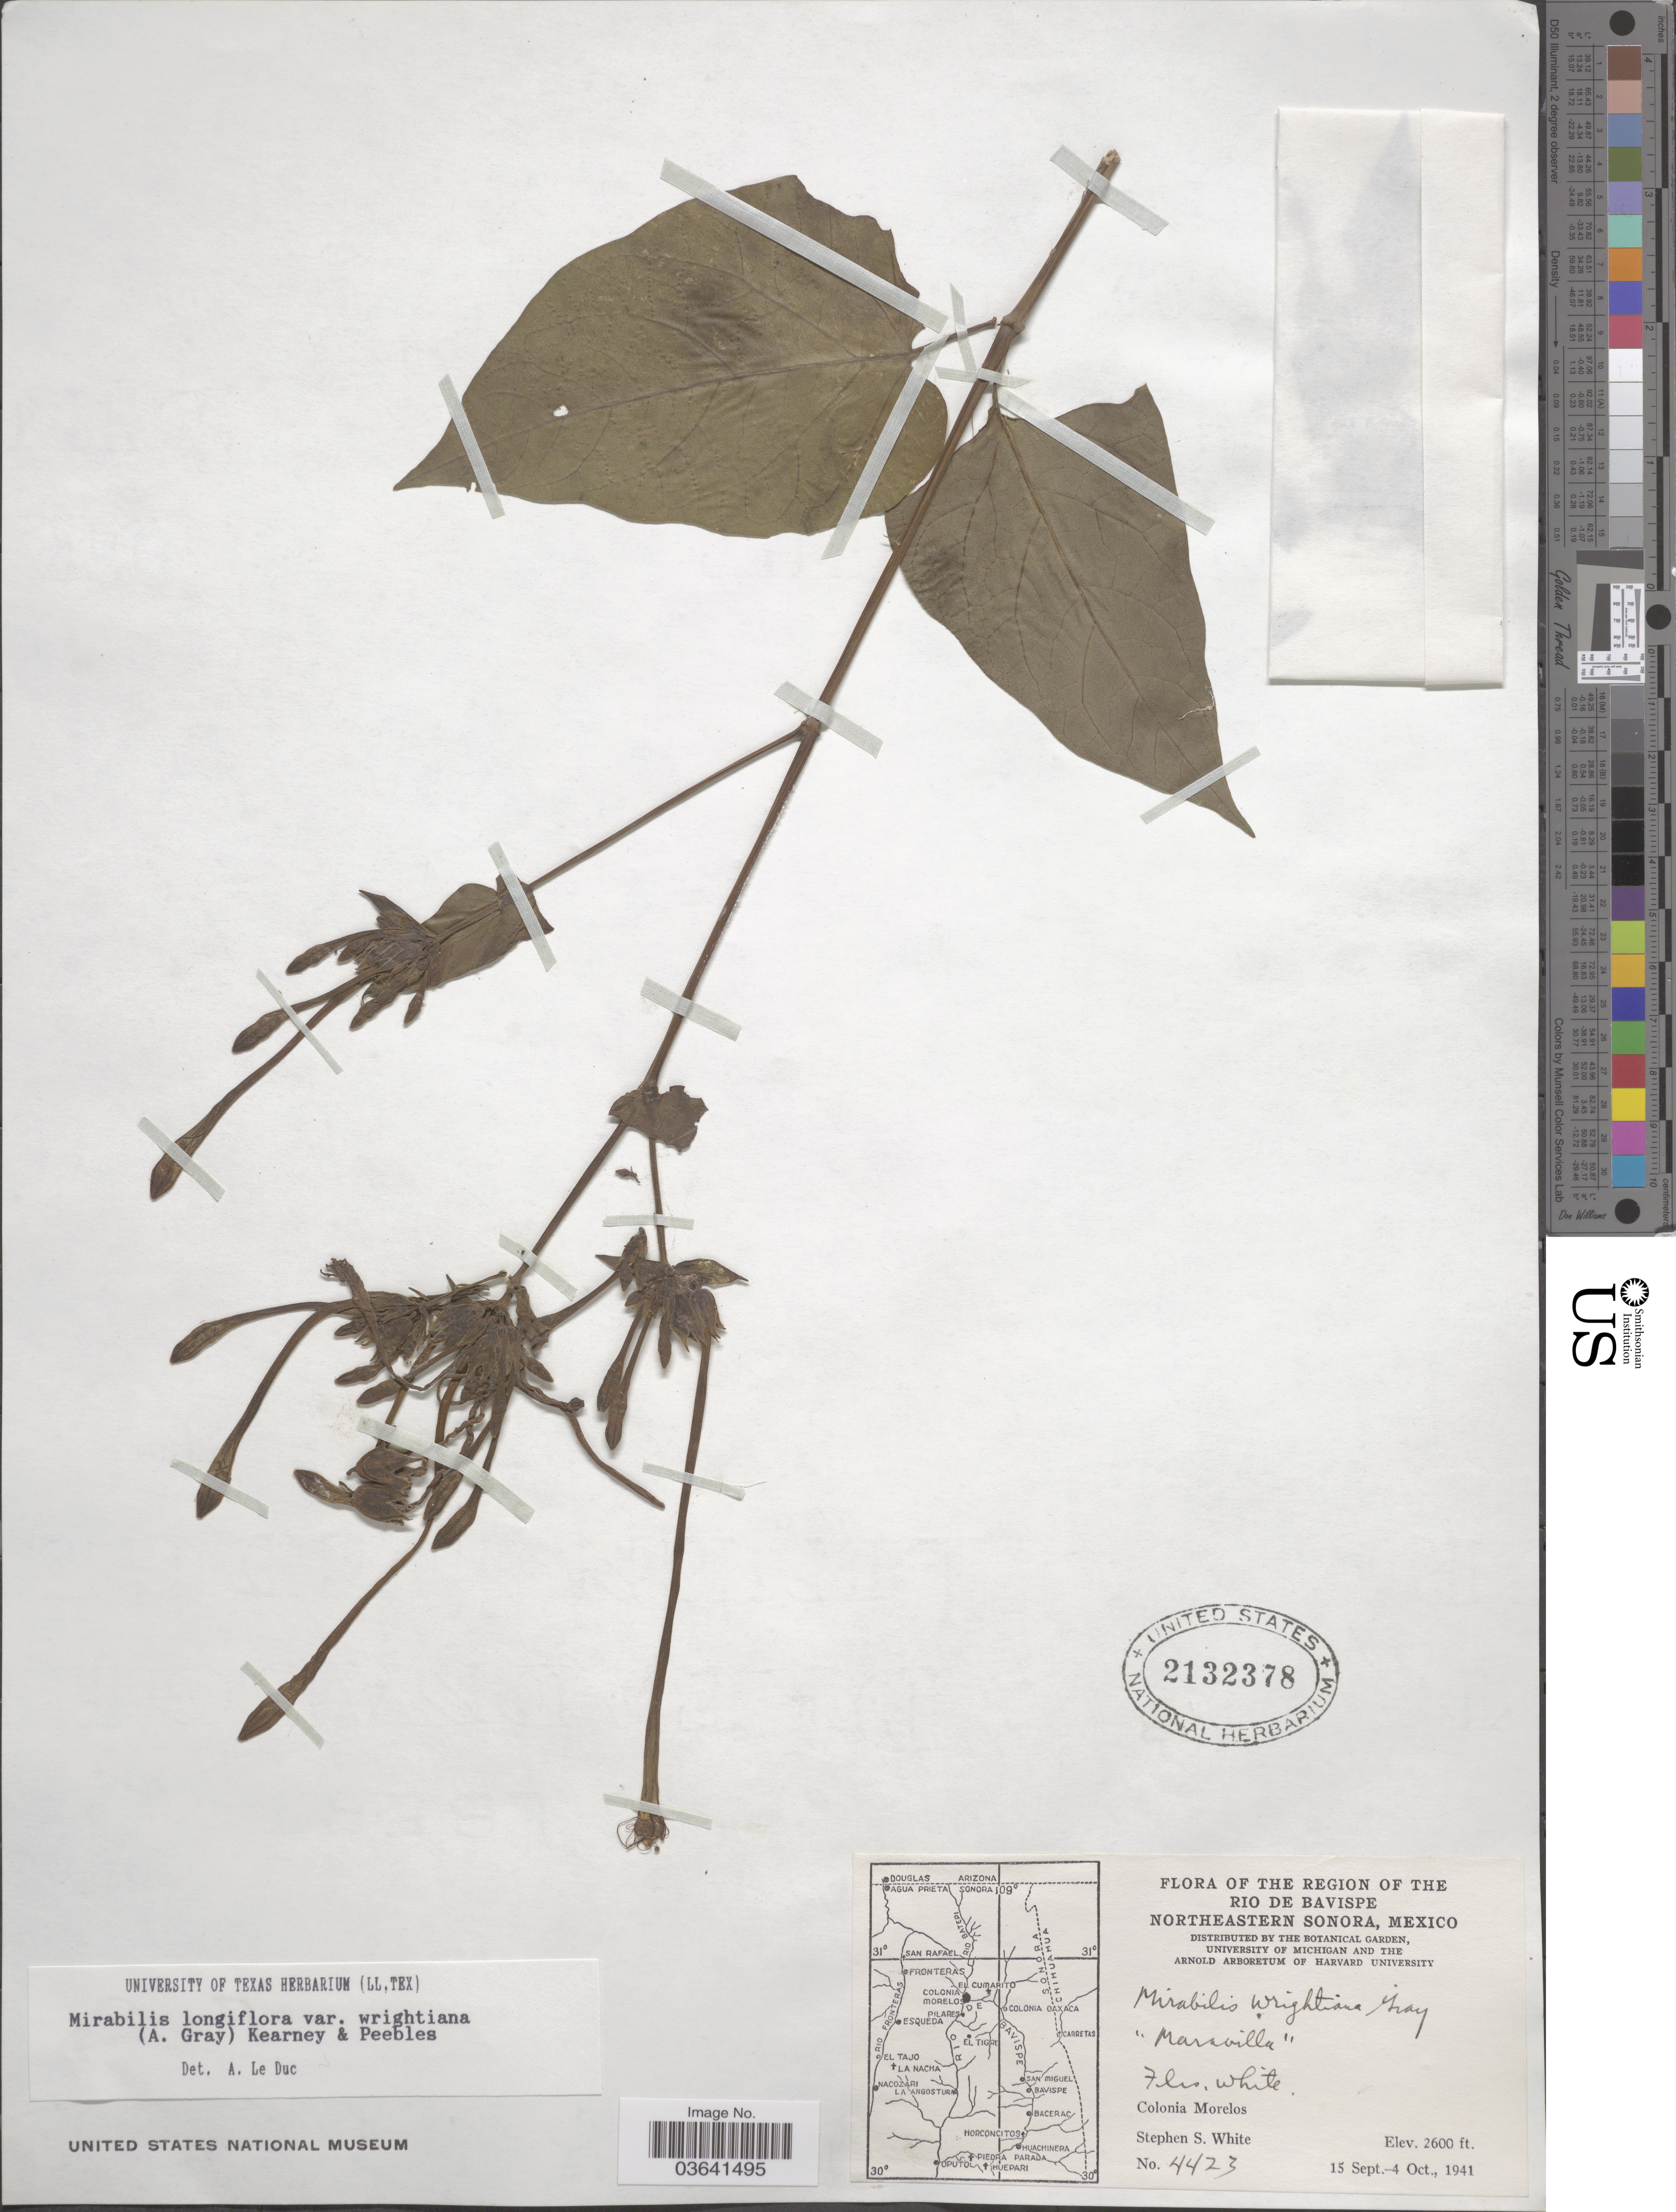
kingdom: Plantae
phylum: Tracheophyta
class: Magnoliopsida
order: Caryophyllales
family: Nyctaginaceae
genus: Mirabilis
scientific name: Mirabilis longiflora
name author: L.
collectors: S. S. White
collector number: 4423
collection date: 1941-09-15/1941-10-04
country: Mexico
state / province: Sonora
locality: The Region of the Rio de Bavispe. Northeastern Sonora. Colonia Morelos.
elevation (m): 792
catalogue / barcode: US 2132378